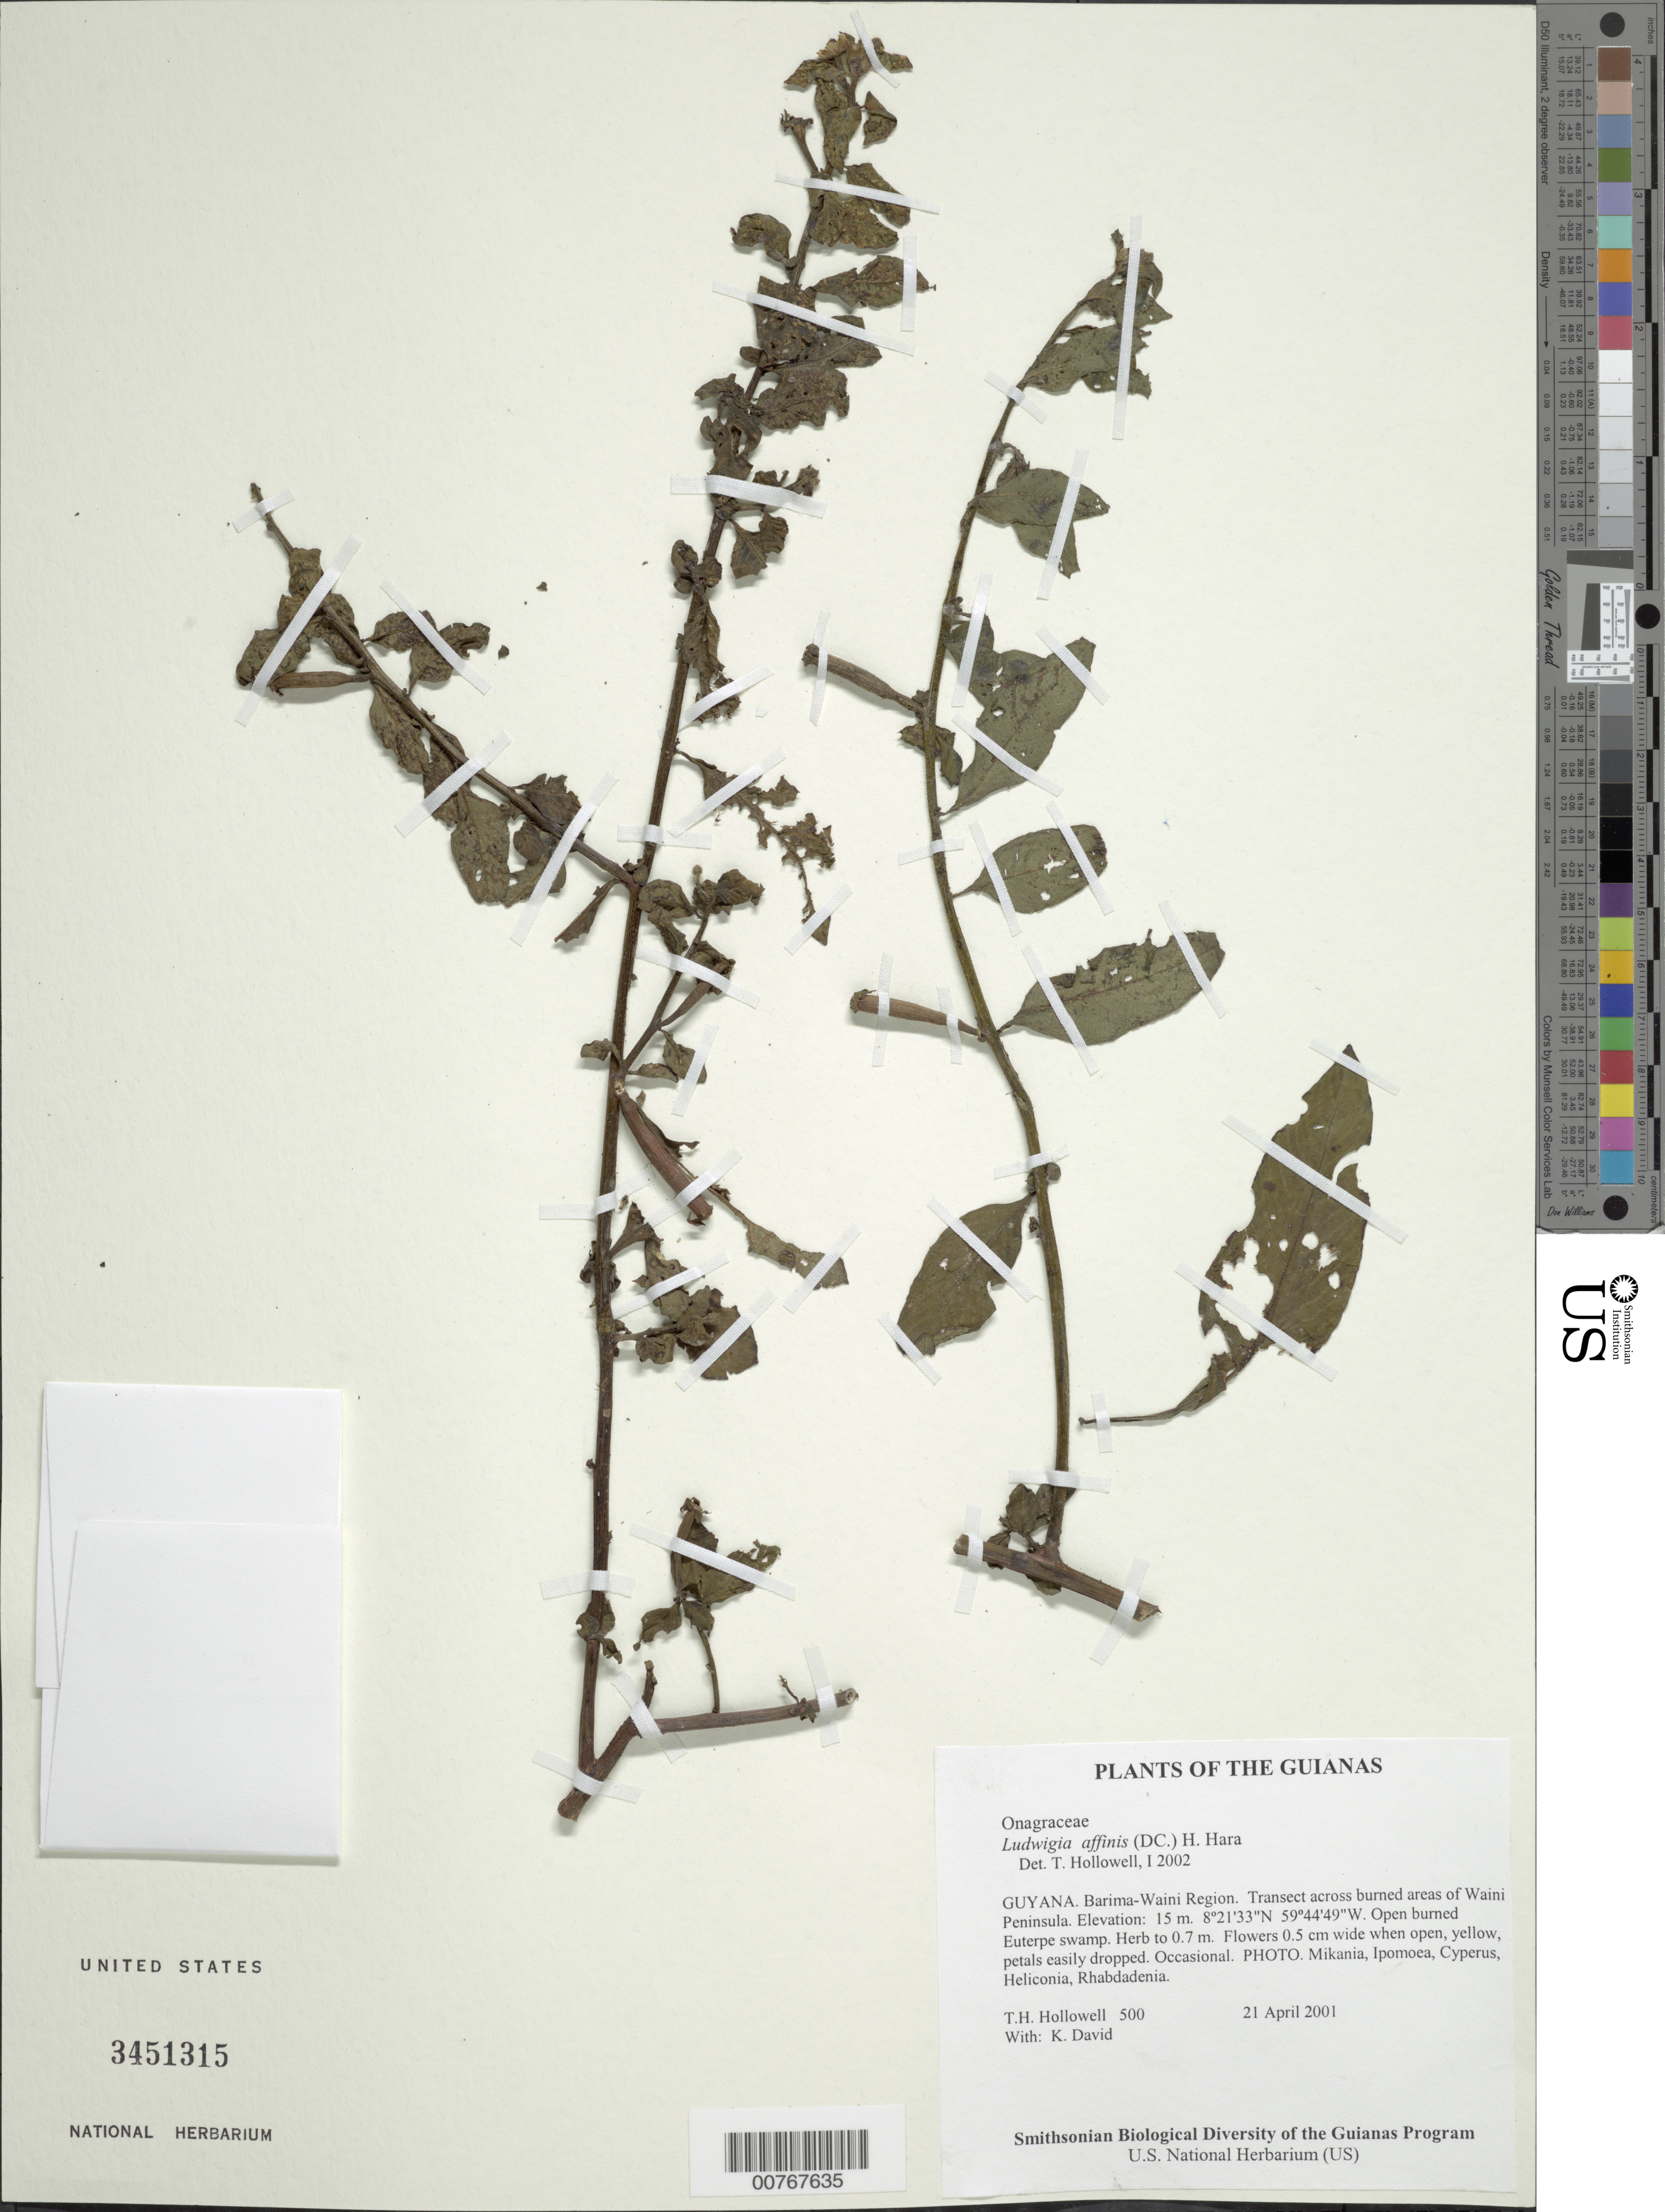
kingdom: Plantae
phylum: Tracheophyta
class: Magnoliopsida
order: Myrtales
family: Onagraceae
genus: Ludwigia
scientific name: Ludwigia affinis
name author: (DC.) H. Hara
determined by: Hollowell, T. H., (BOT), Smithsonian Institution - National Museum of Natural History (UNITED STATES)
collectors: T. Hollowell & K. David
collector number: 500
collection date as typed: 21 April 2001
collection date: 2001-04-21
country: Guyana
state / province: Barima-Waini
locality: Transect across burned areas of Waini Peninsula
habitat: Open burned Euterpe swamp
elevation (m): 15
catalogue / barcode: US 3451315